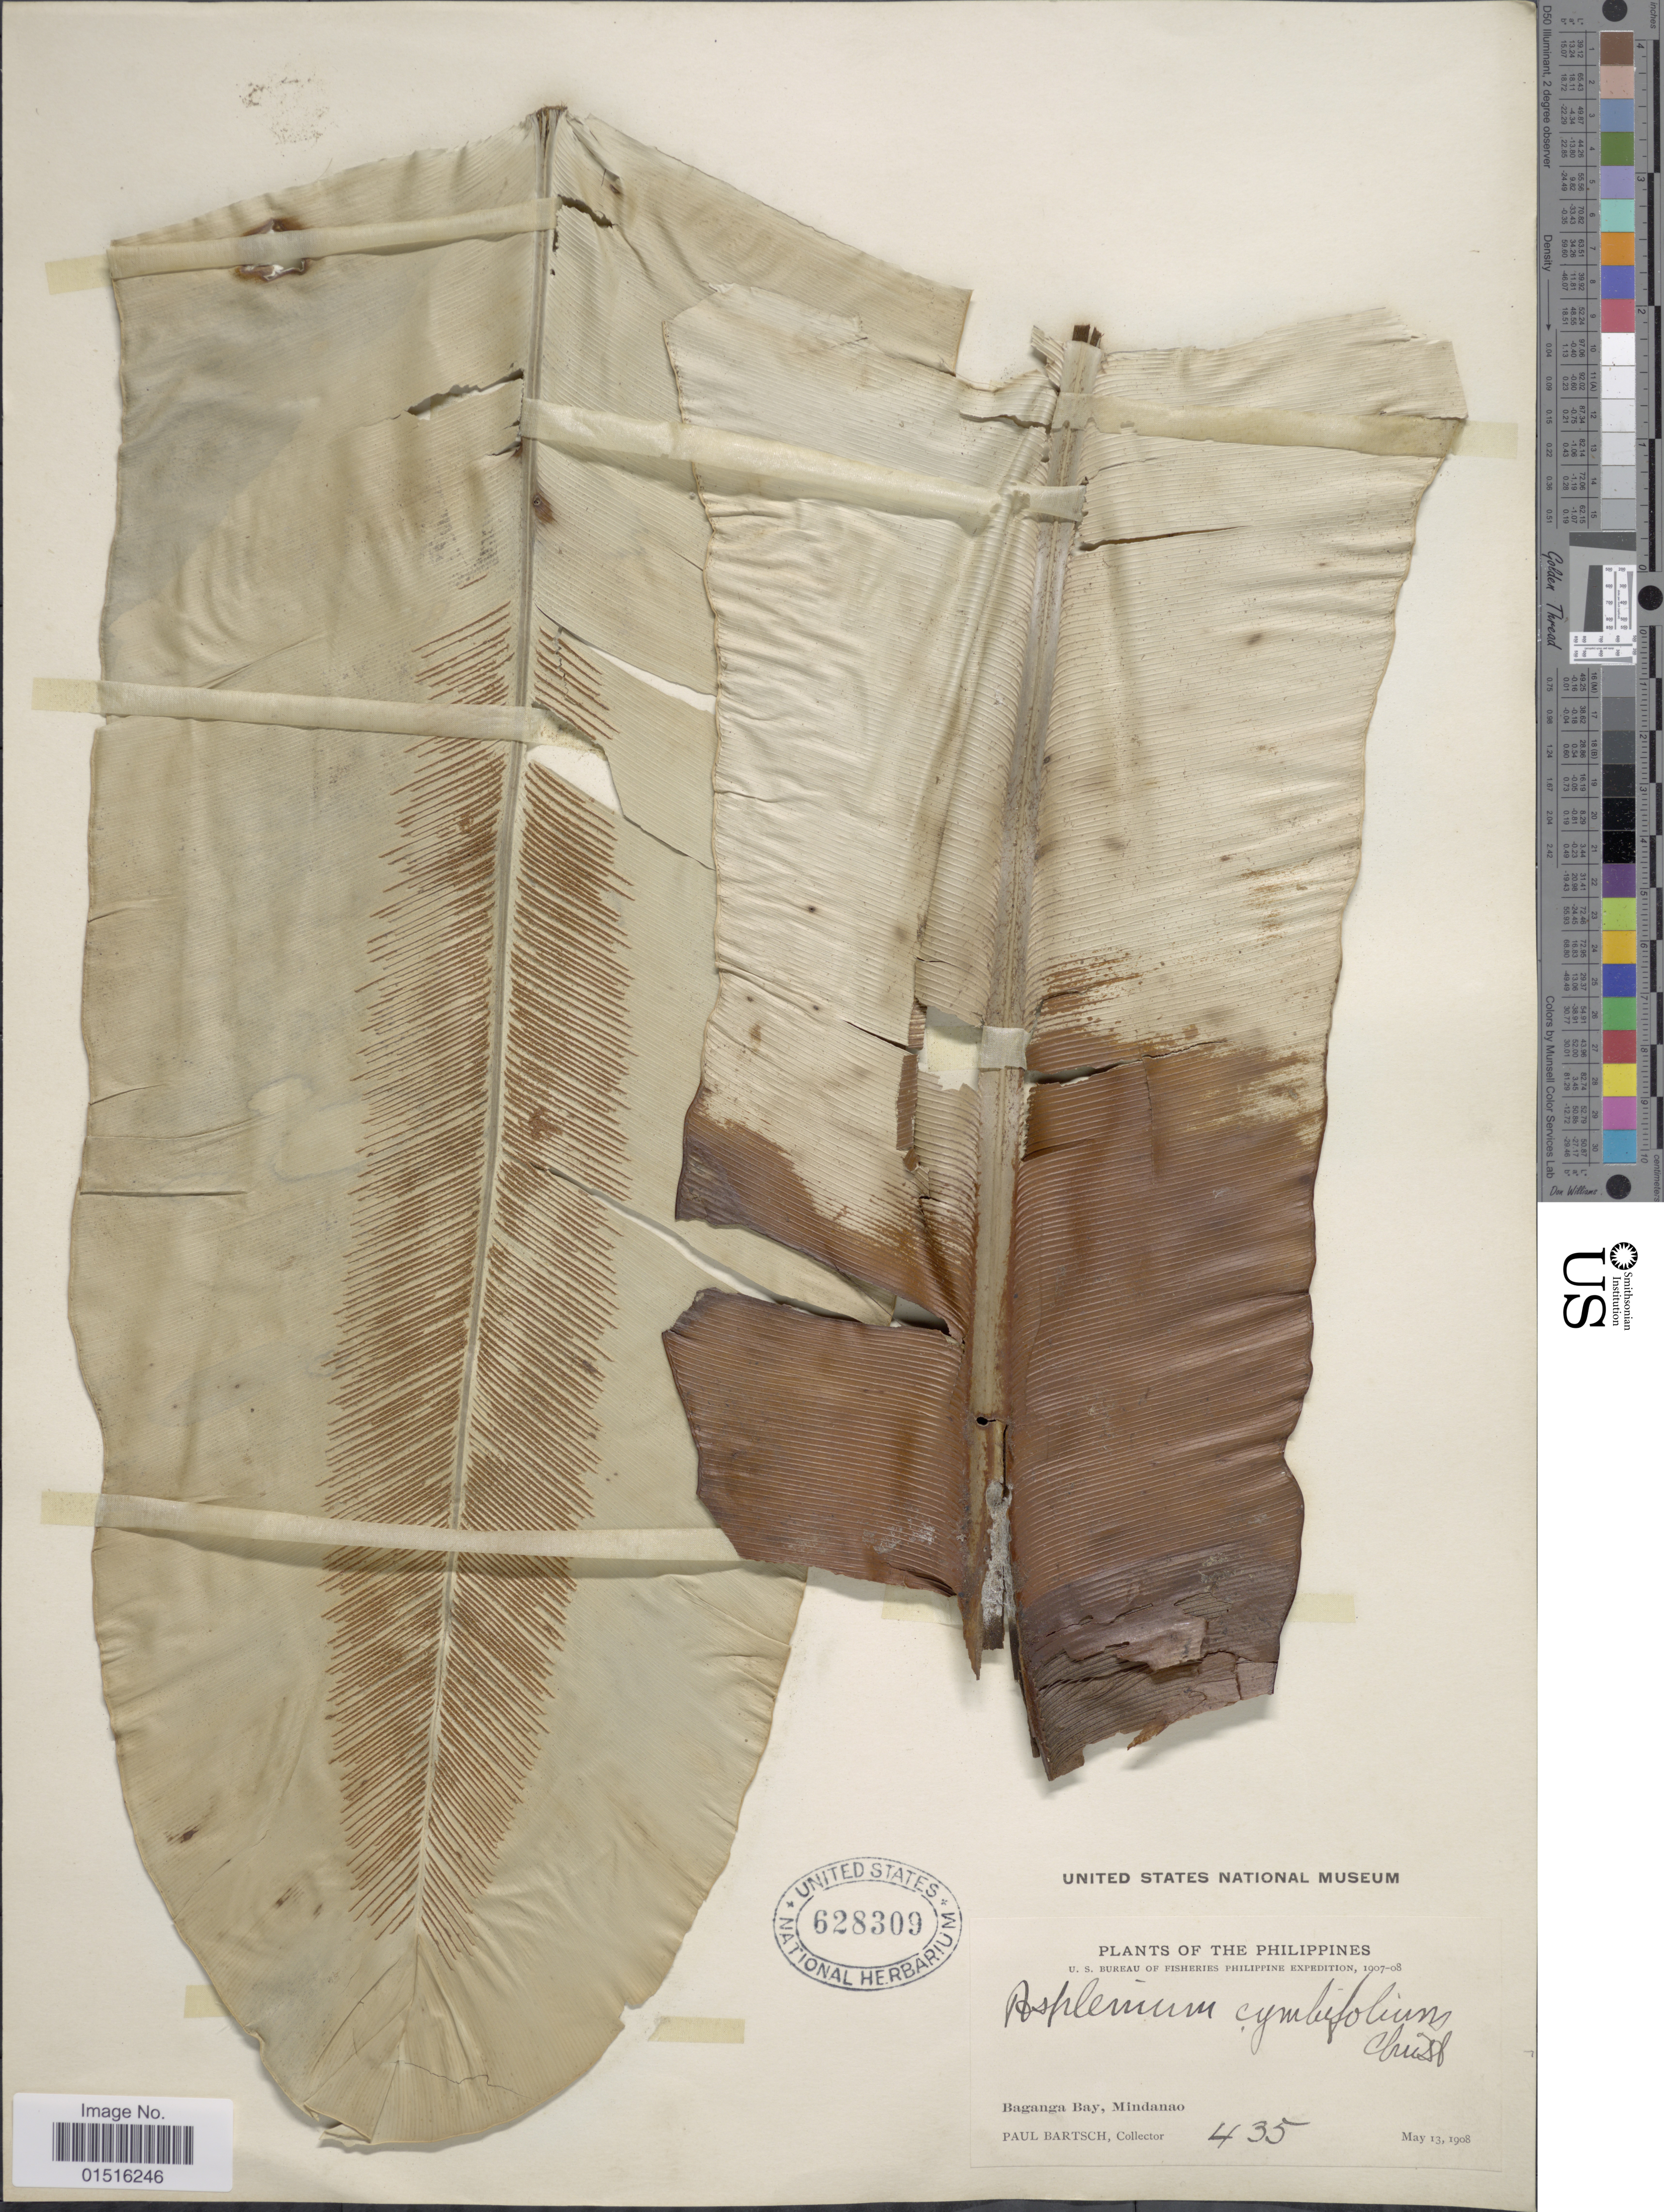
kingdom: Plantae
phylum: Tracheophyta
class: Polypodiopsida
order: Polypodiales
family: Aspleniaceae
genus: Asplenium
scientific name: Asplenium cymbifolium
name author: Christ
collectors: P. Bartsch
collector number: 435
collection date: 1908-05-13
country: Philippines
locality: Baganga Bay, mindanao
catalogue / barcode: US 628309